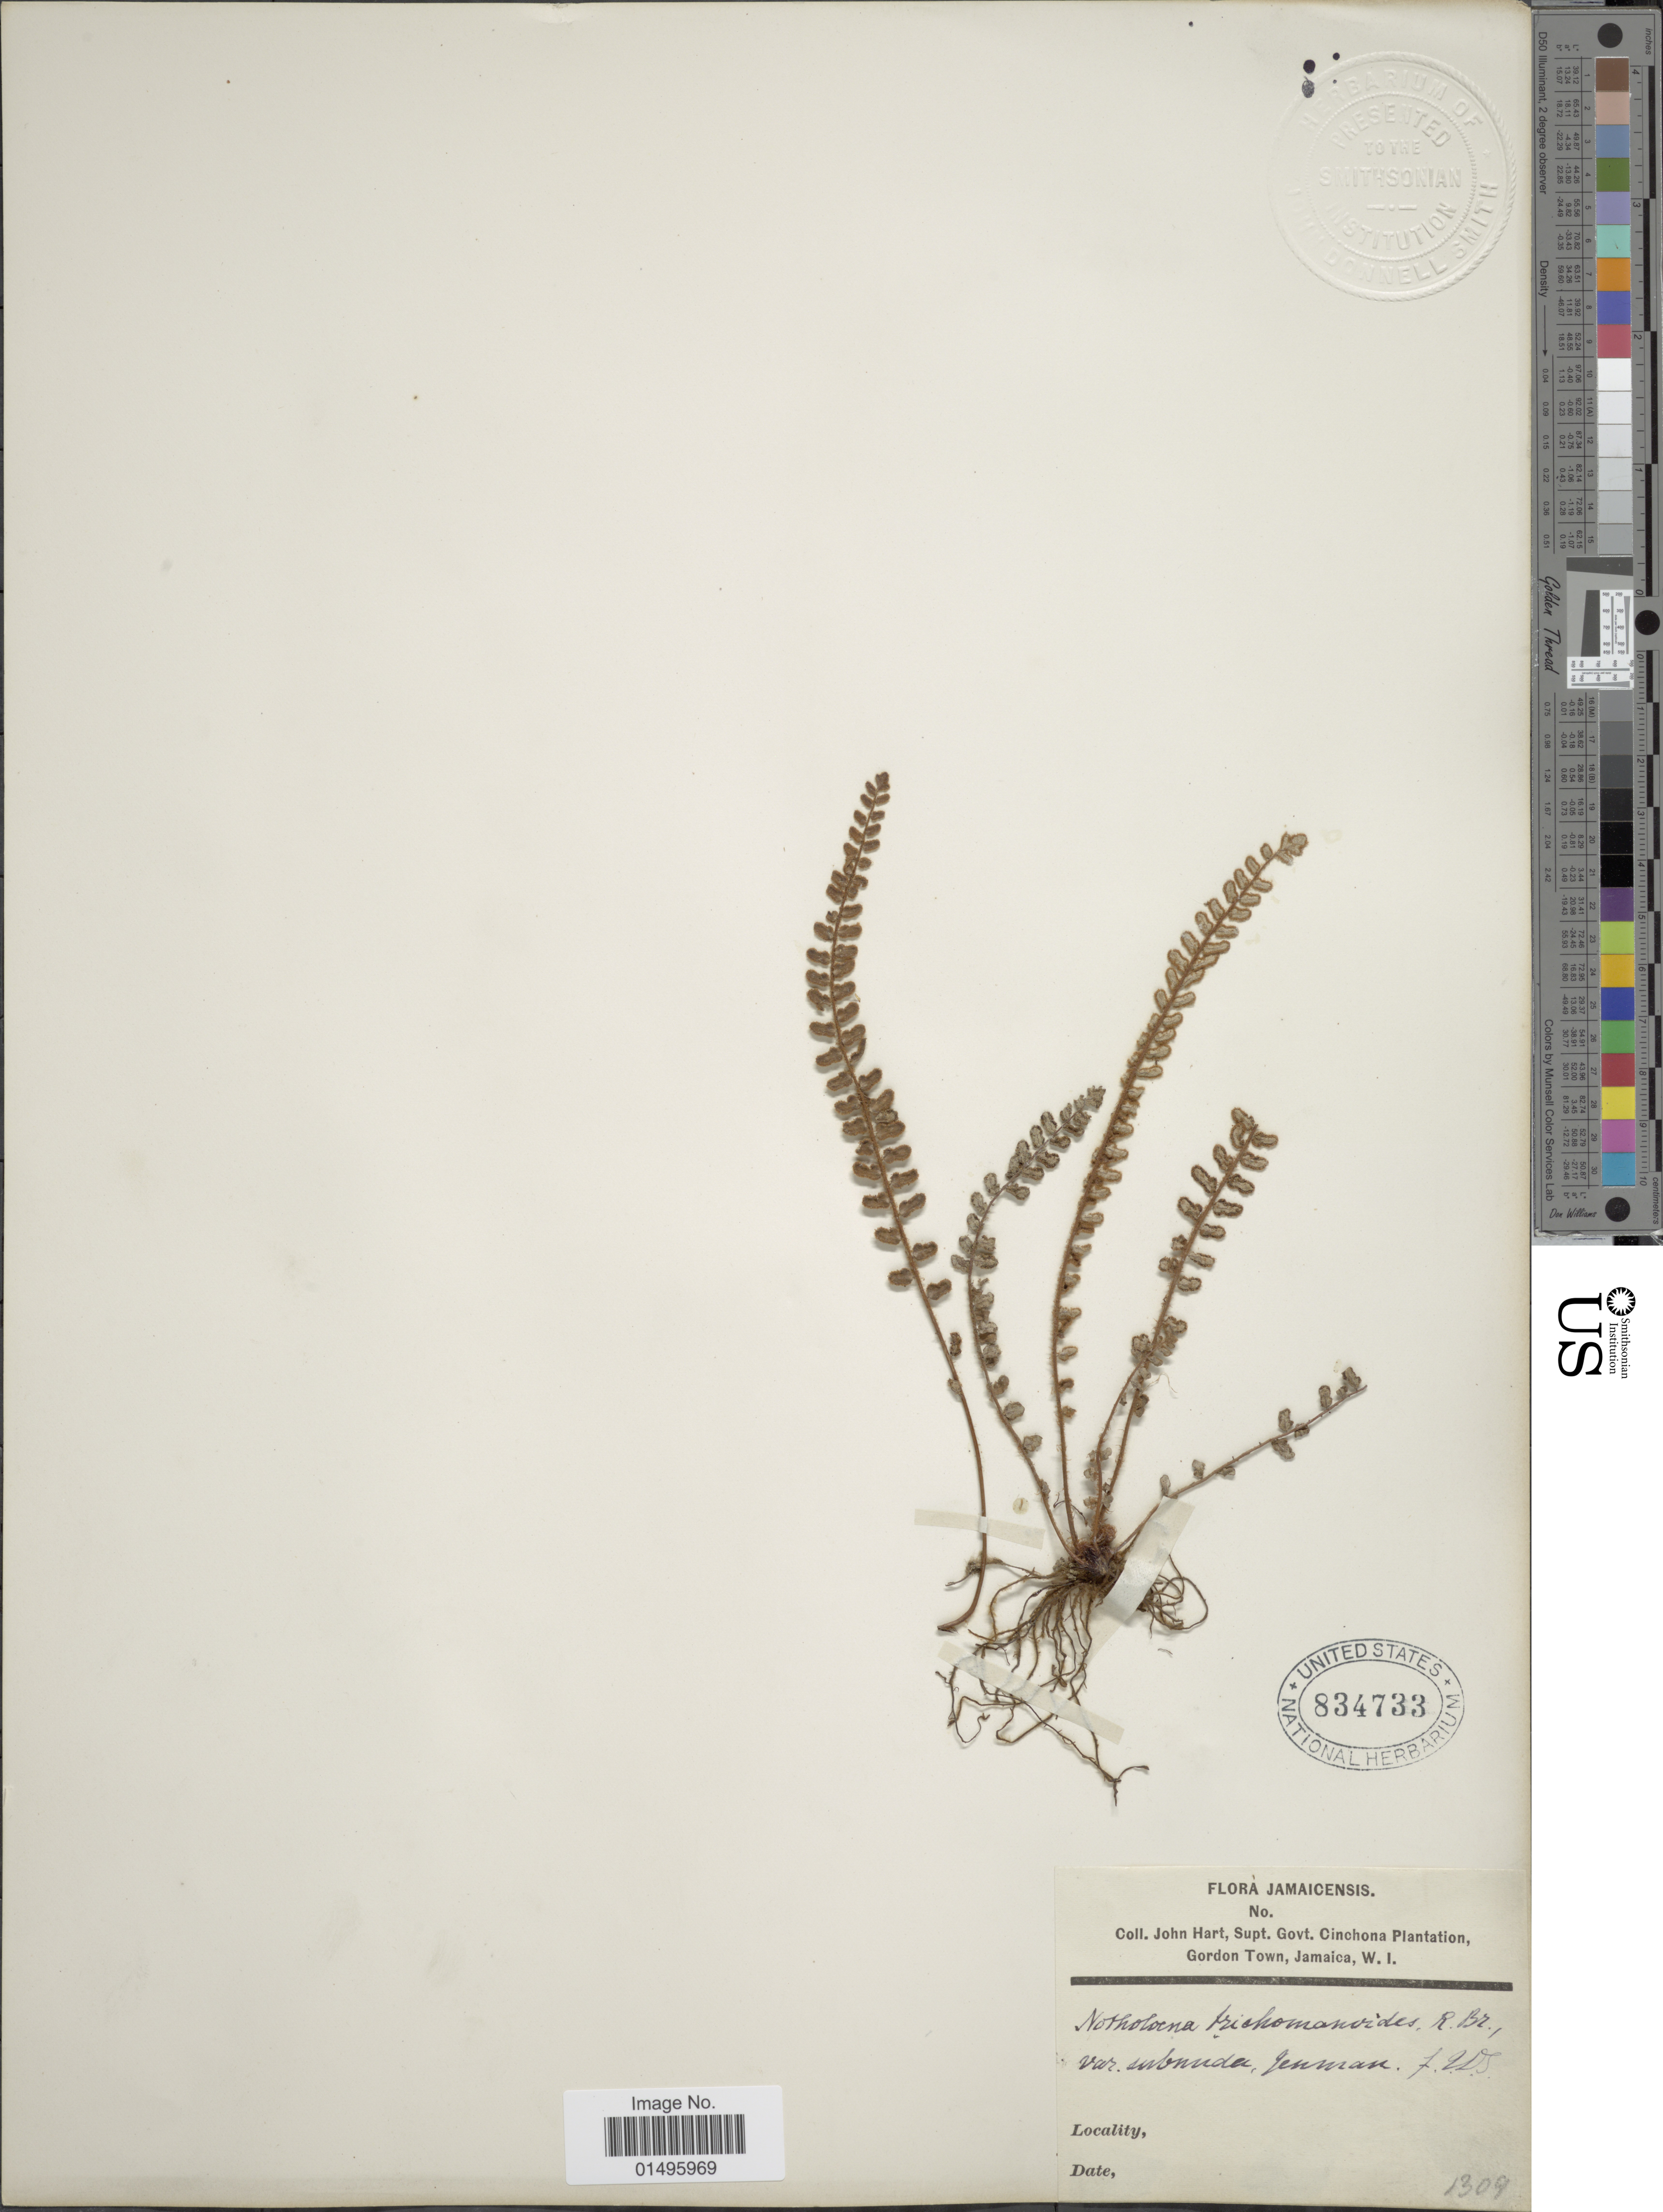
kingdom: Plantae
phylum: Tracheophyta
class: Polypodiopsida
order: Polypodiales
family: Pteridaceae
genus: Notholaena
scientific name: Notholaena trichomanoides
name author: (L.) Desv.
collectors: J. H. Hart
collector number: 1309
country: Jamaica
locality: Cinchona Plantation, Gordon Town, Jamaica, W. I.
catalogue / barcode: US 834733